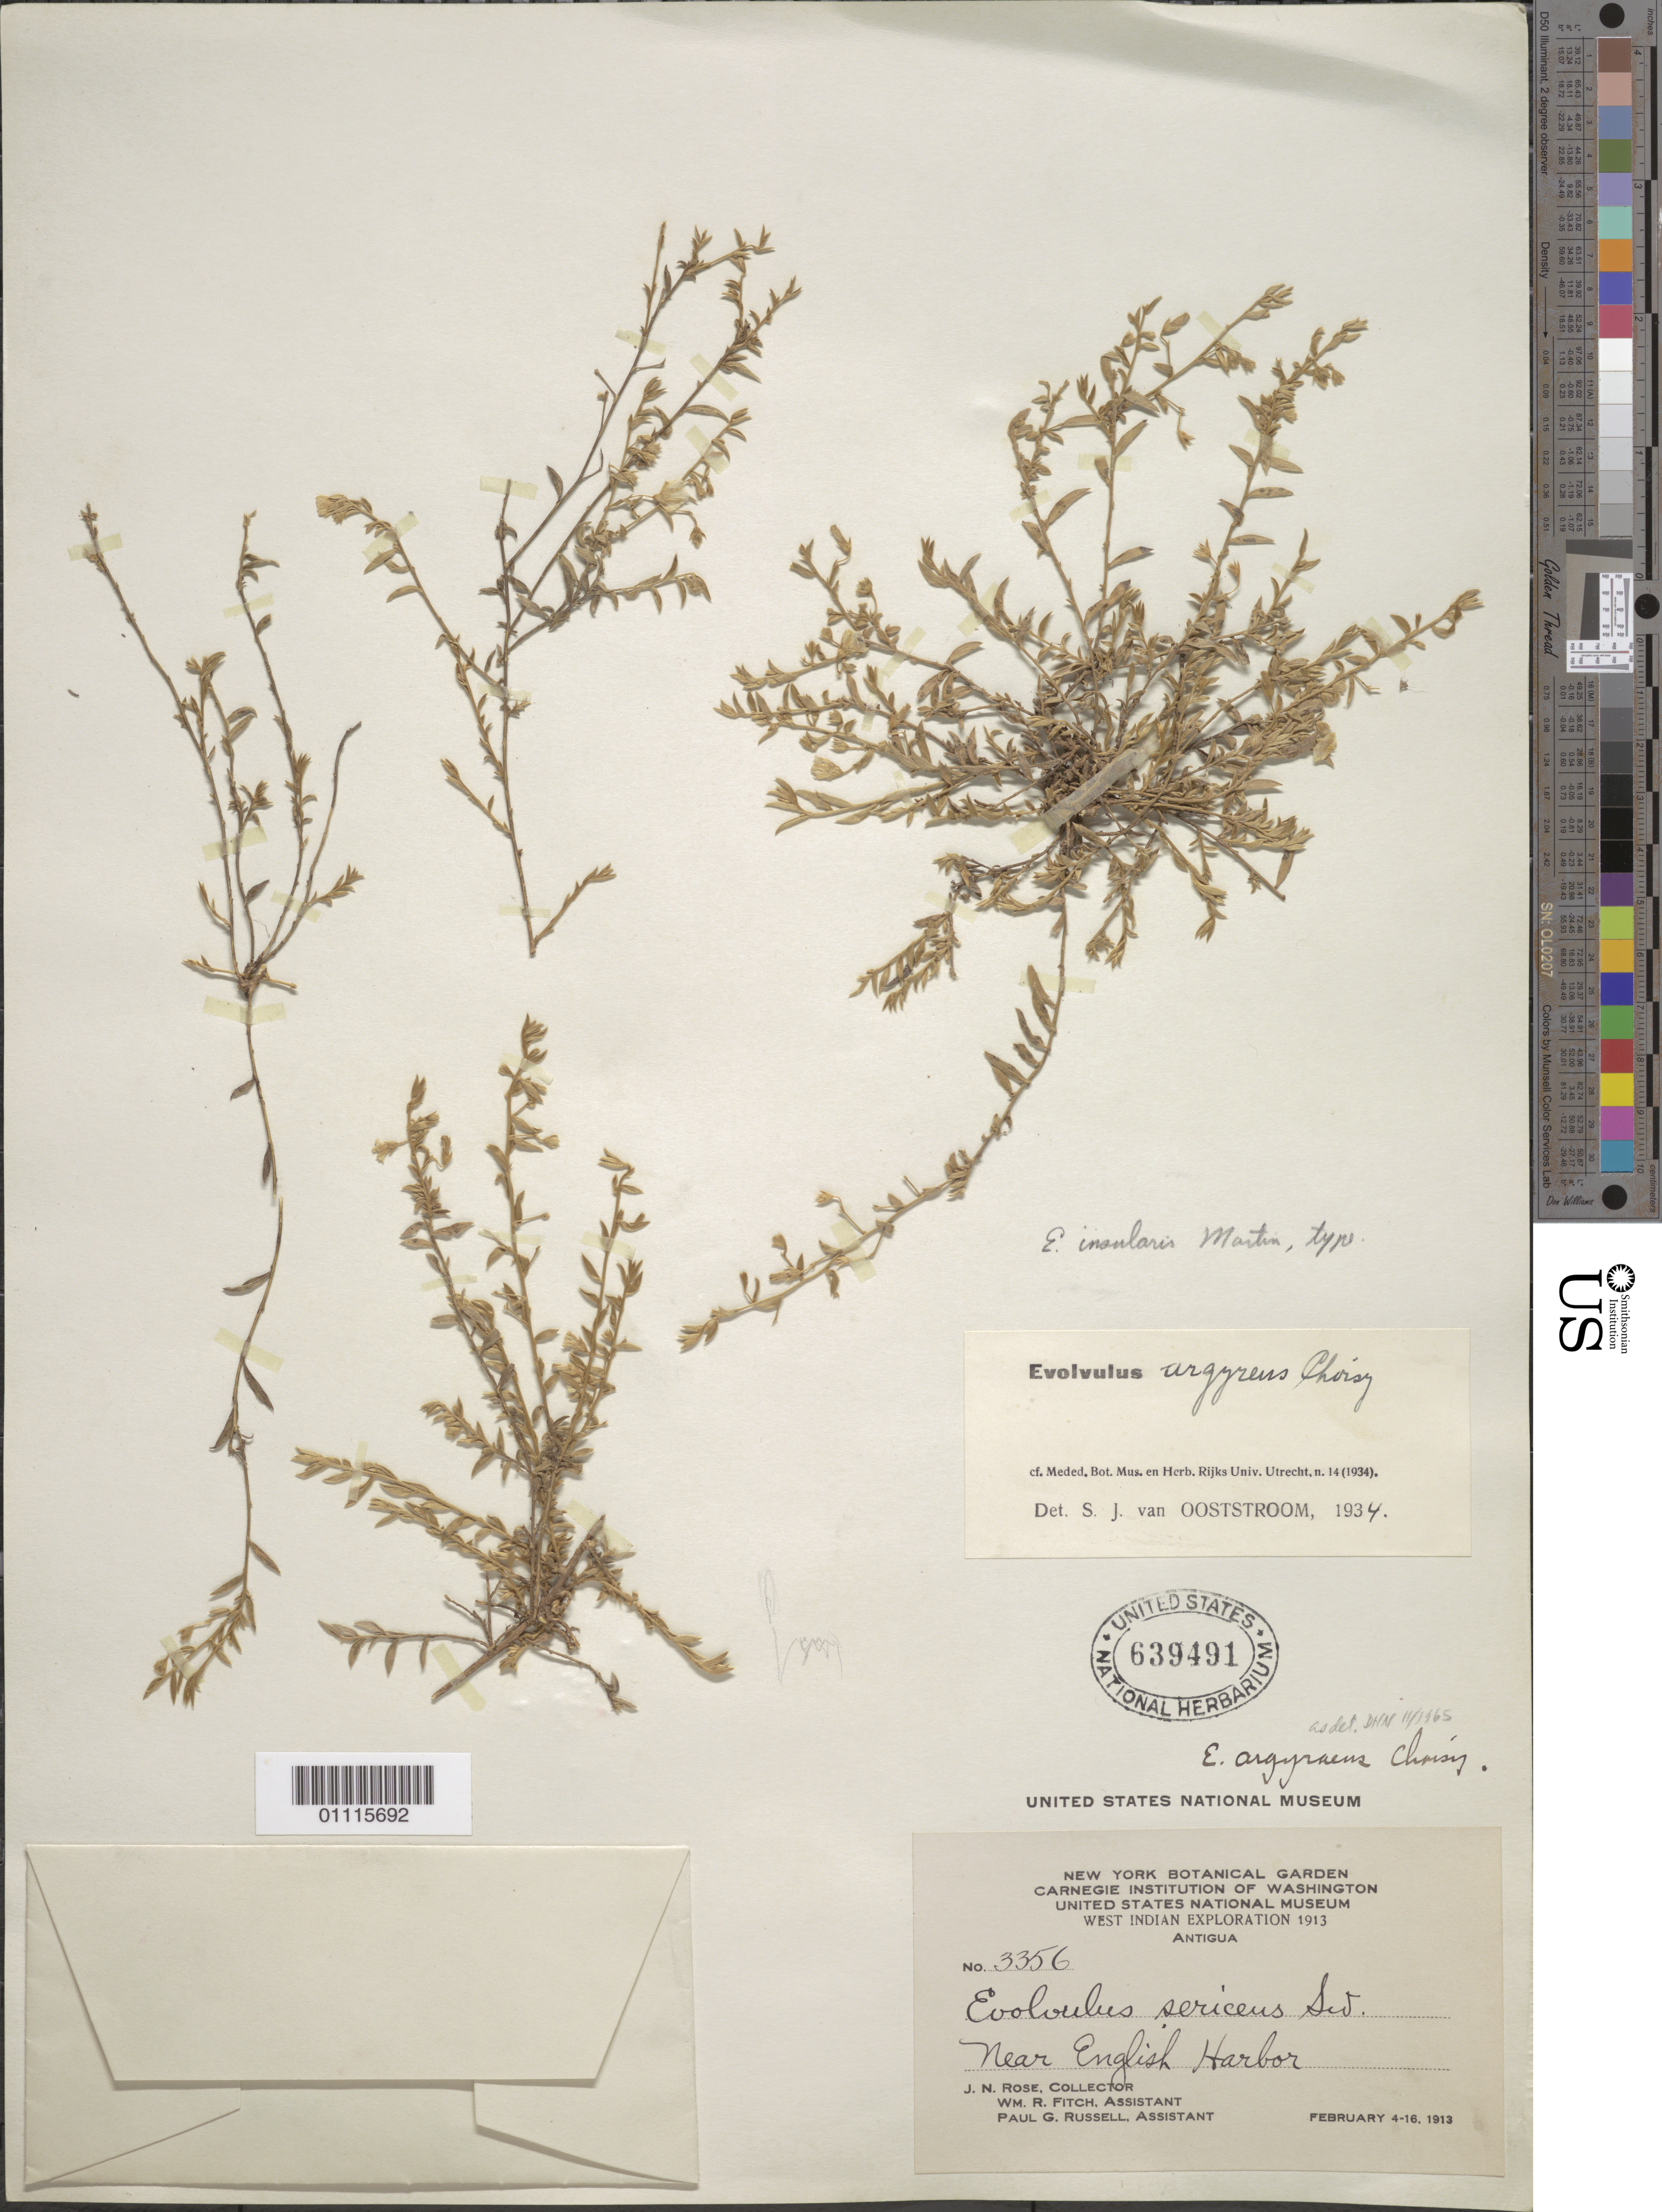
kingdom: Plantae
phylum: Tracheophyta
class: Magnoliopsida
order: Solanales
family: Convolvulaceae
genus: Evolvulus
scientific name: Evolvulus argyreus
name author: Choisy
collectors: J. N. Rose, W. R. Fitch & P. G. Russell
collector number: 3356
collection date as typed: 04 Feb 1913 to 16 Feb 1913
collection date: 1913-02-04/1913-02-16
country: Antigua and Barbuda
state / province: Saint Paul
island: Antigua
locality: Near English Harbor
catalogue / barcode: US 639491